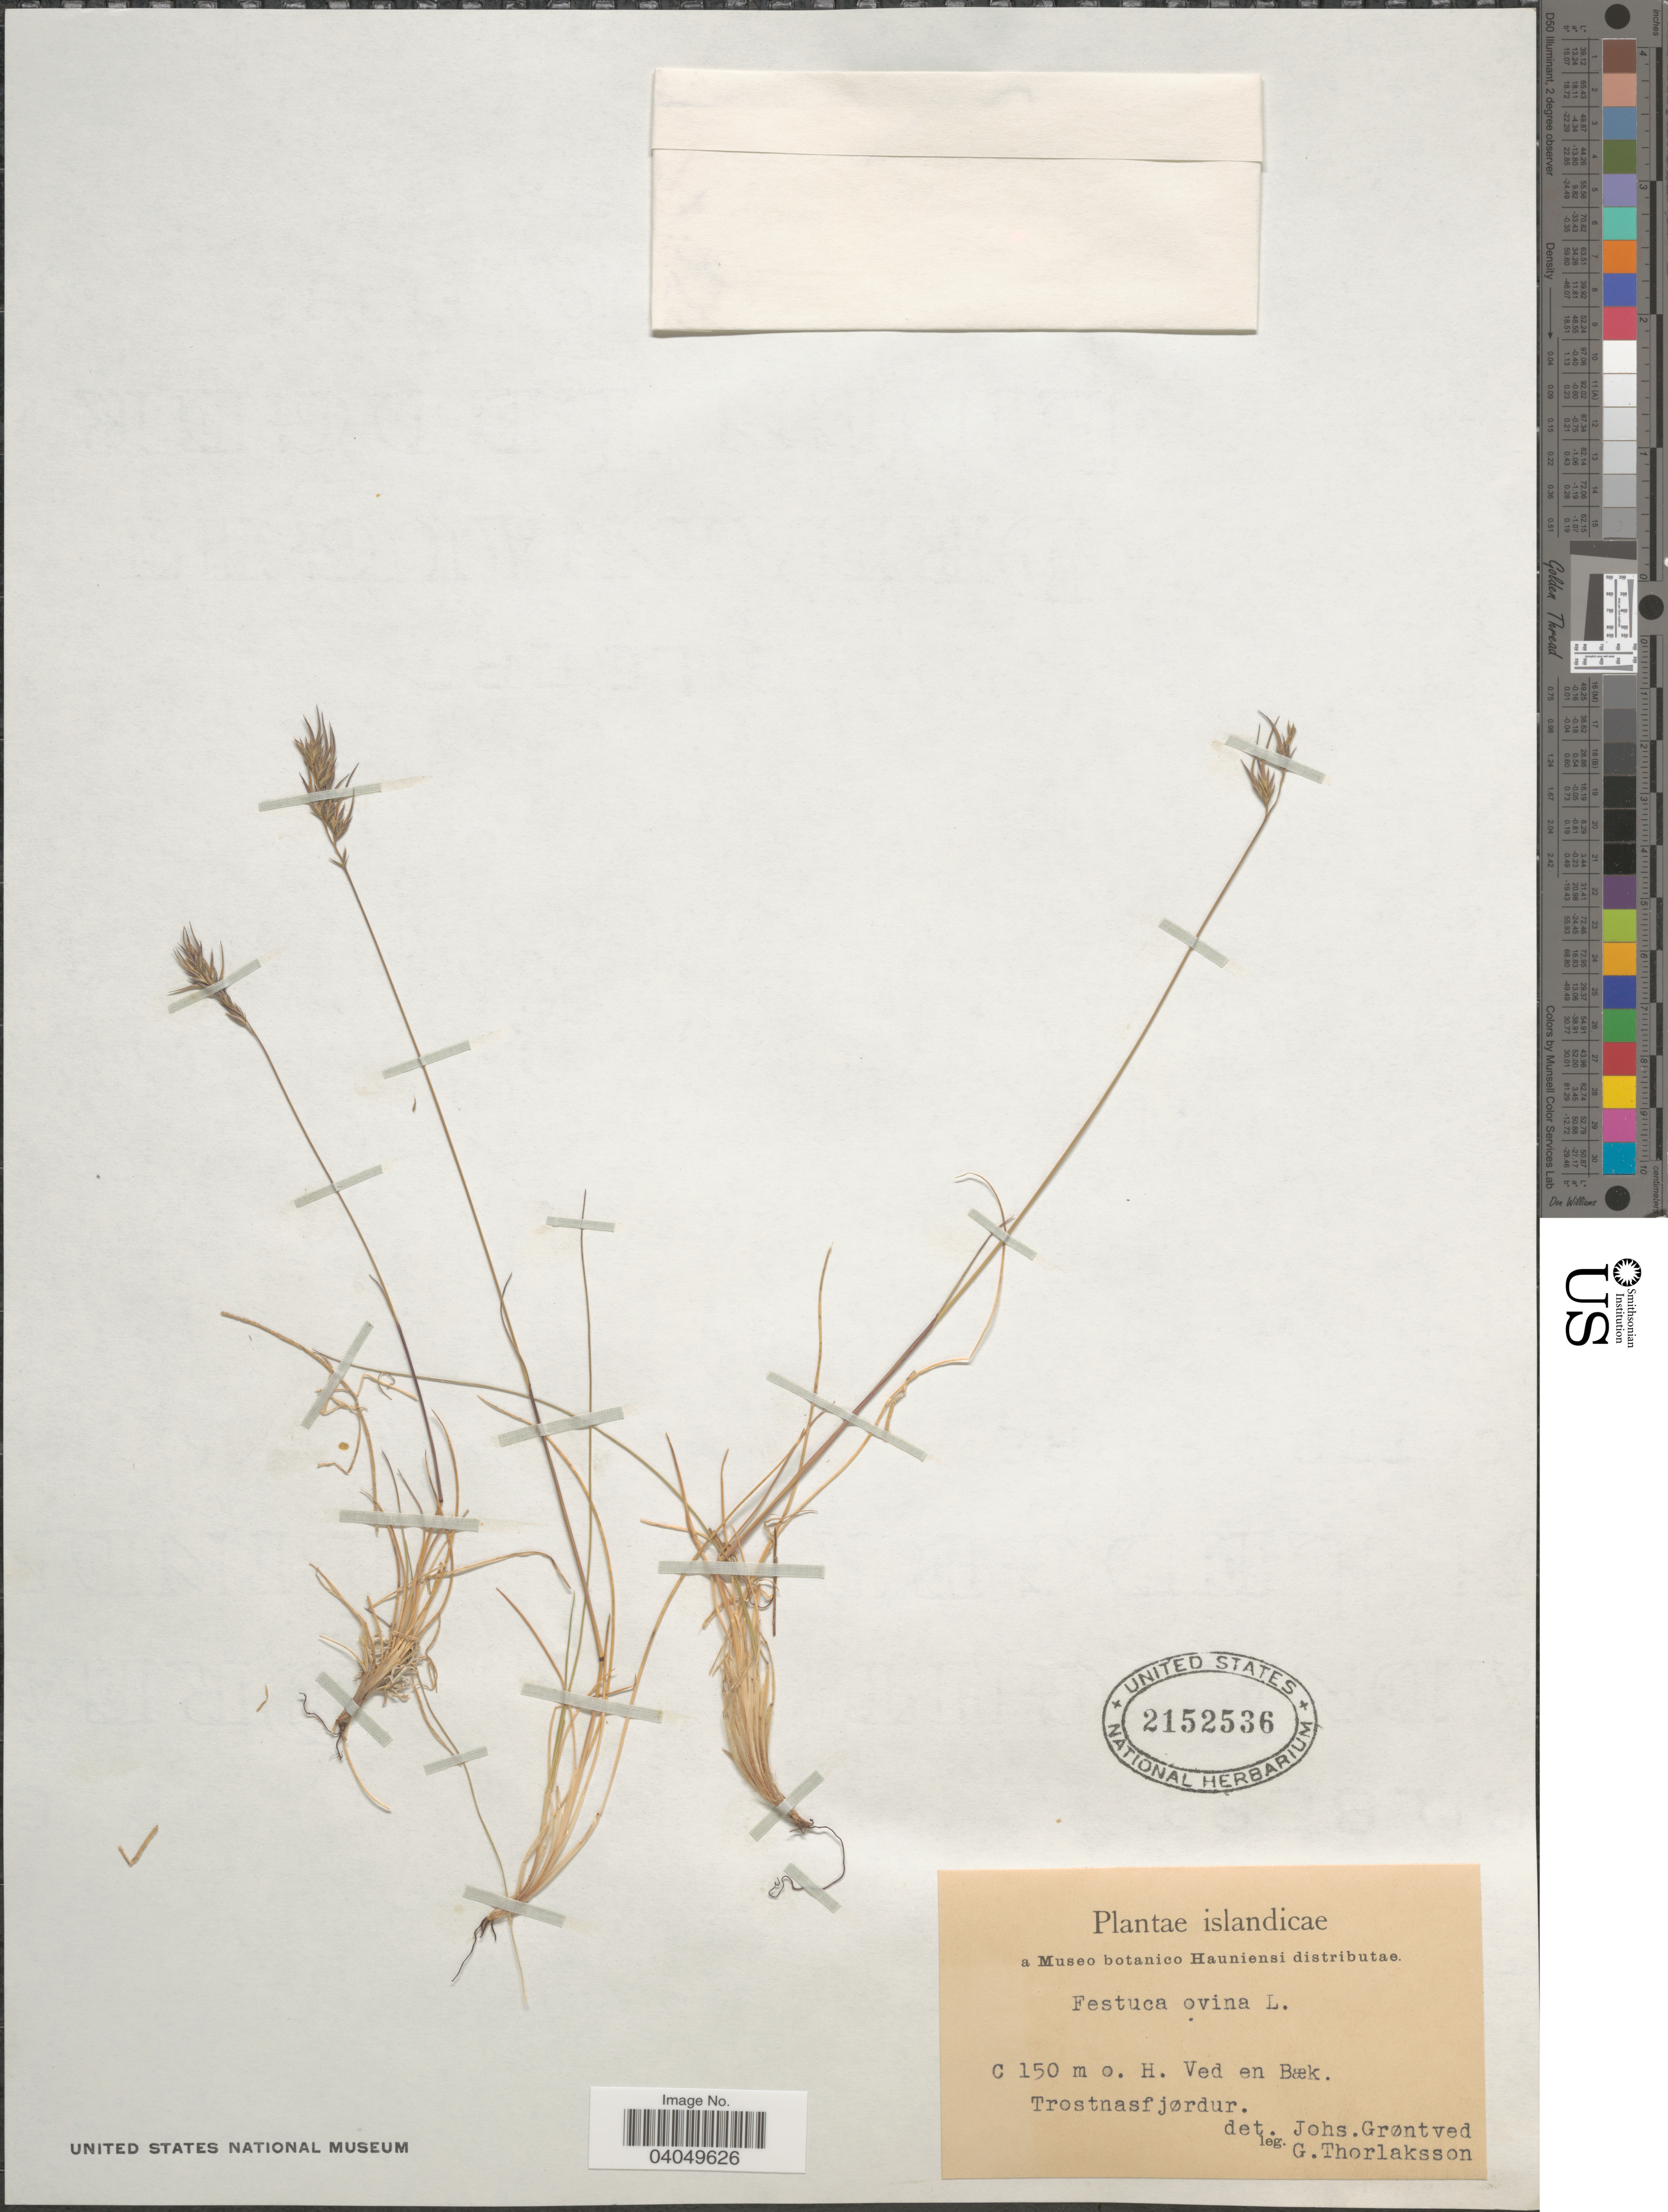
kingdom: Plantae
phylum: Tracheophyta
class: Liliopsida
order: Poales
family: Poaceae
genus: Festuca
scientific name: Festuca ovina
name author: L.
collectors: G. Thorlaksson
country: Iceland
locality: Islandicae. o. H. Ved en Bæk. Trostnasfjørdur.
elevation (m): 150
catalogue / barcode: US 2152536